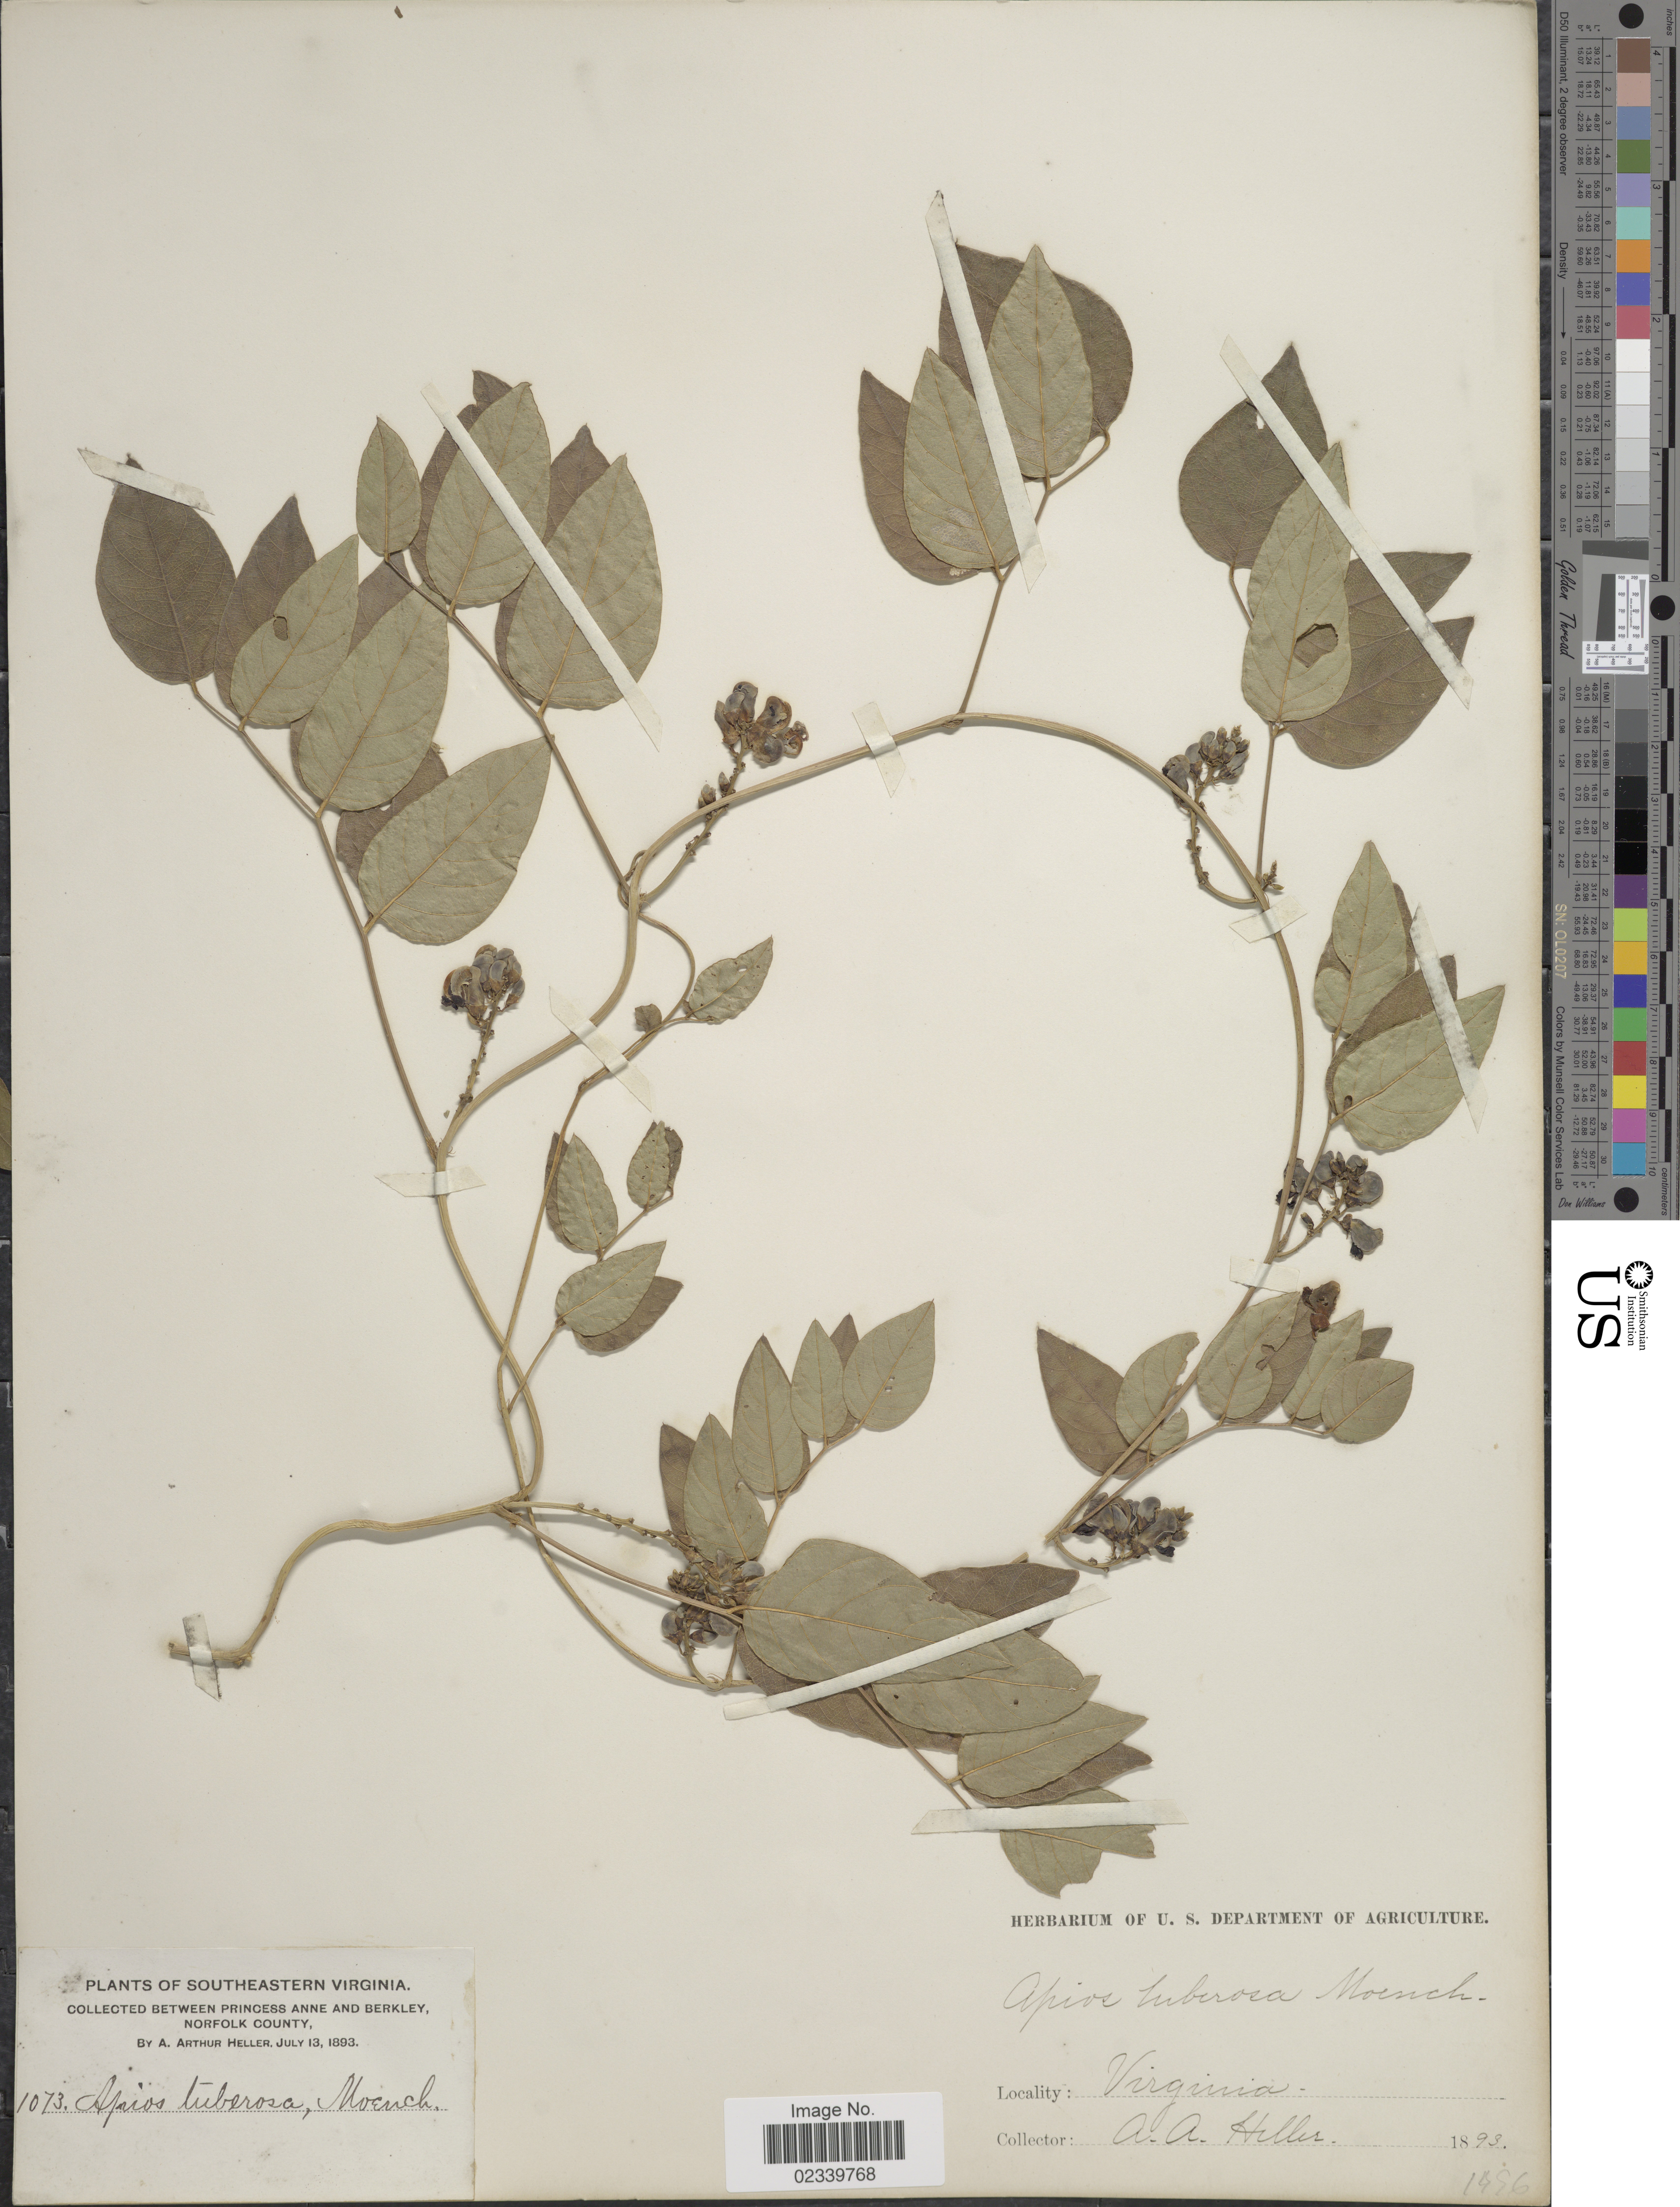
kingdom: Plantae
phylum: Tracheophyta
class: Magnoliopsida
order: Fabales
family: Fabaceae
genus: Apios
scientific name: Apios americana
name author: Medik.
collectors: A. A. Heller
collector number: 1073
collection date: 1893-07-13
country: United States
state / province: Virginia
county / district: City of Norfolk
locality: Southeastern Virginia, Between Princess Anne and Berkley, Norfolk County,